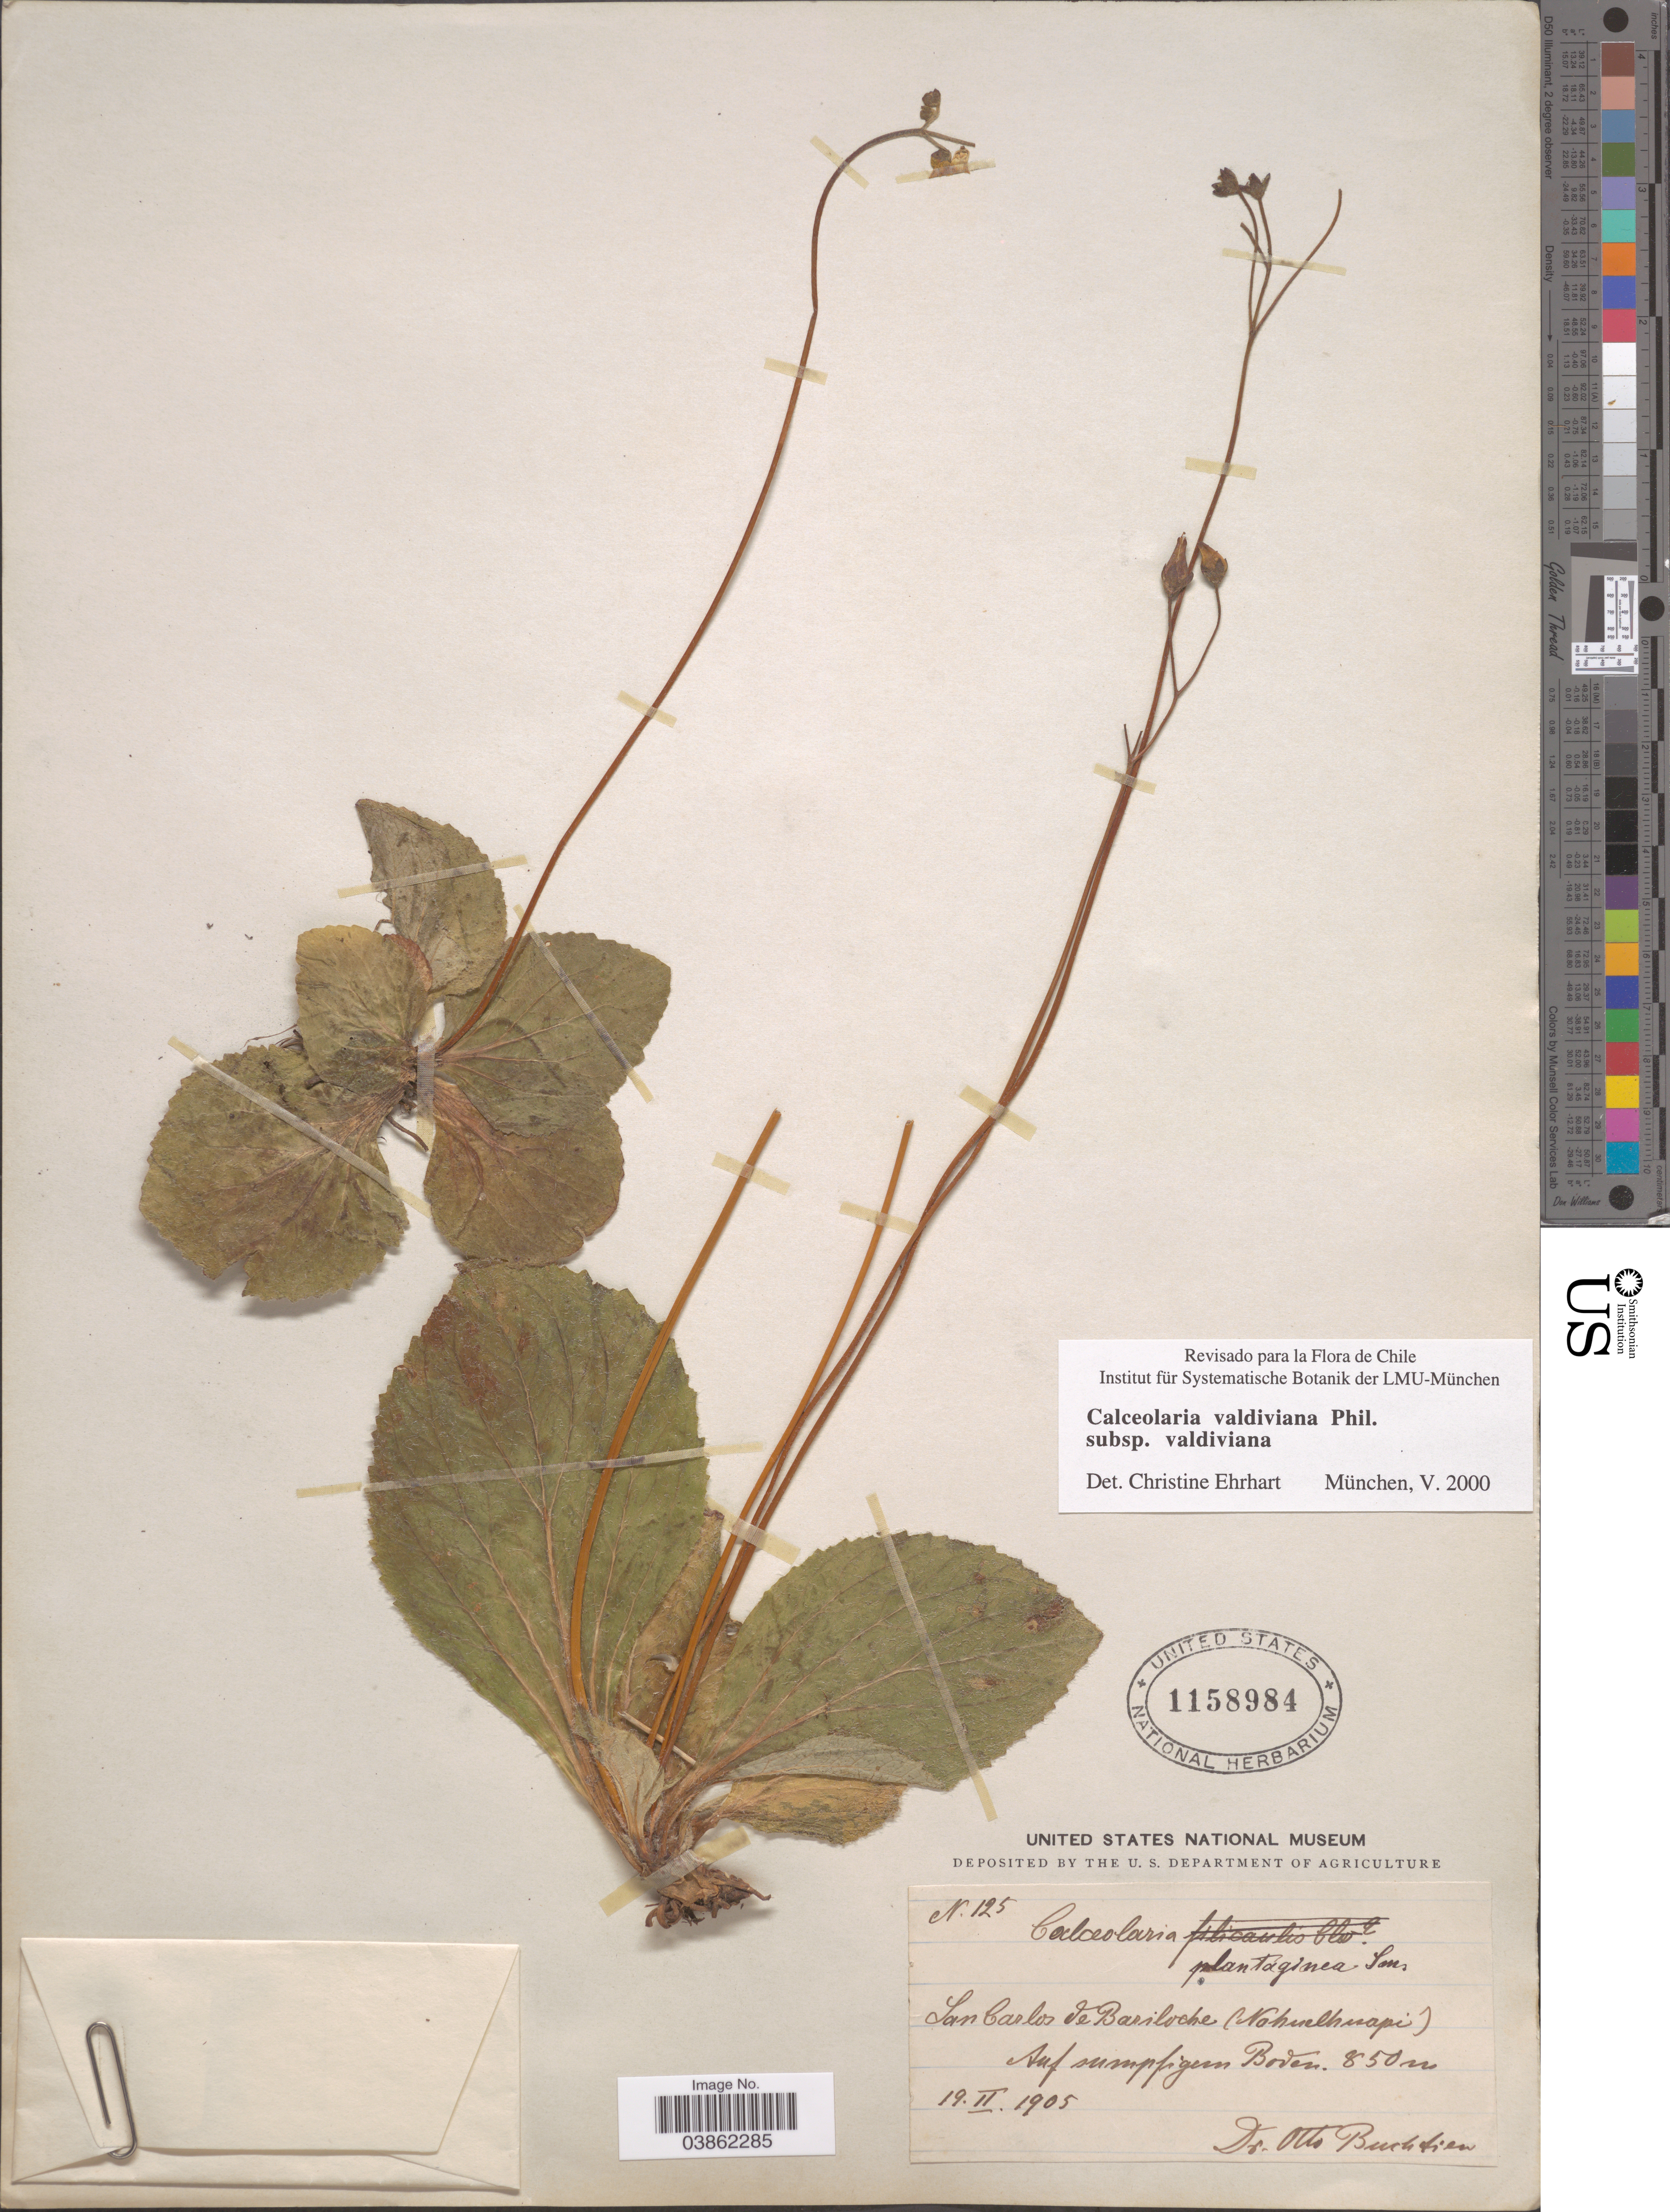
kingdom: Plantae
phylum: Tracheophyta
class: Magnoliopsida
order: Lamiales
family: Calceolariaceae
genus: Calceolaria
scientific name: Calceolaria valdiviana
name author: Phil.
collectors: O. Buchtien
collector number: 125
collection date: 1905-02-19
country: Argentina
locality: San Carlos de Bariloche (Nahuelhuapi).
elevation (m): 850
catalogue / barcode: US 1158984